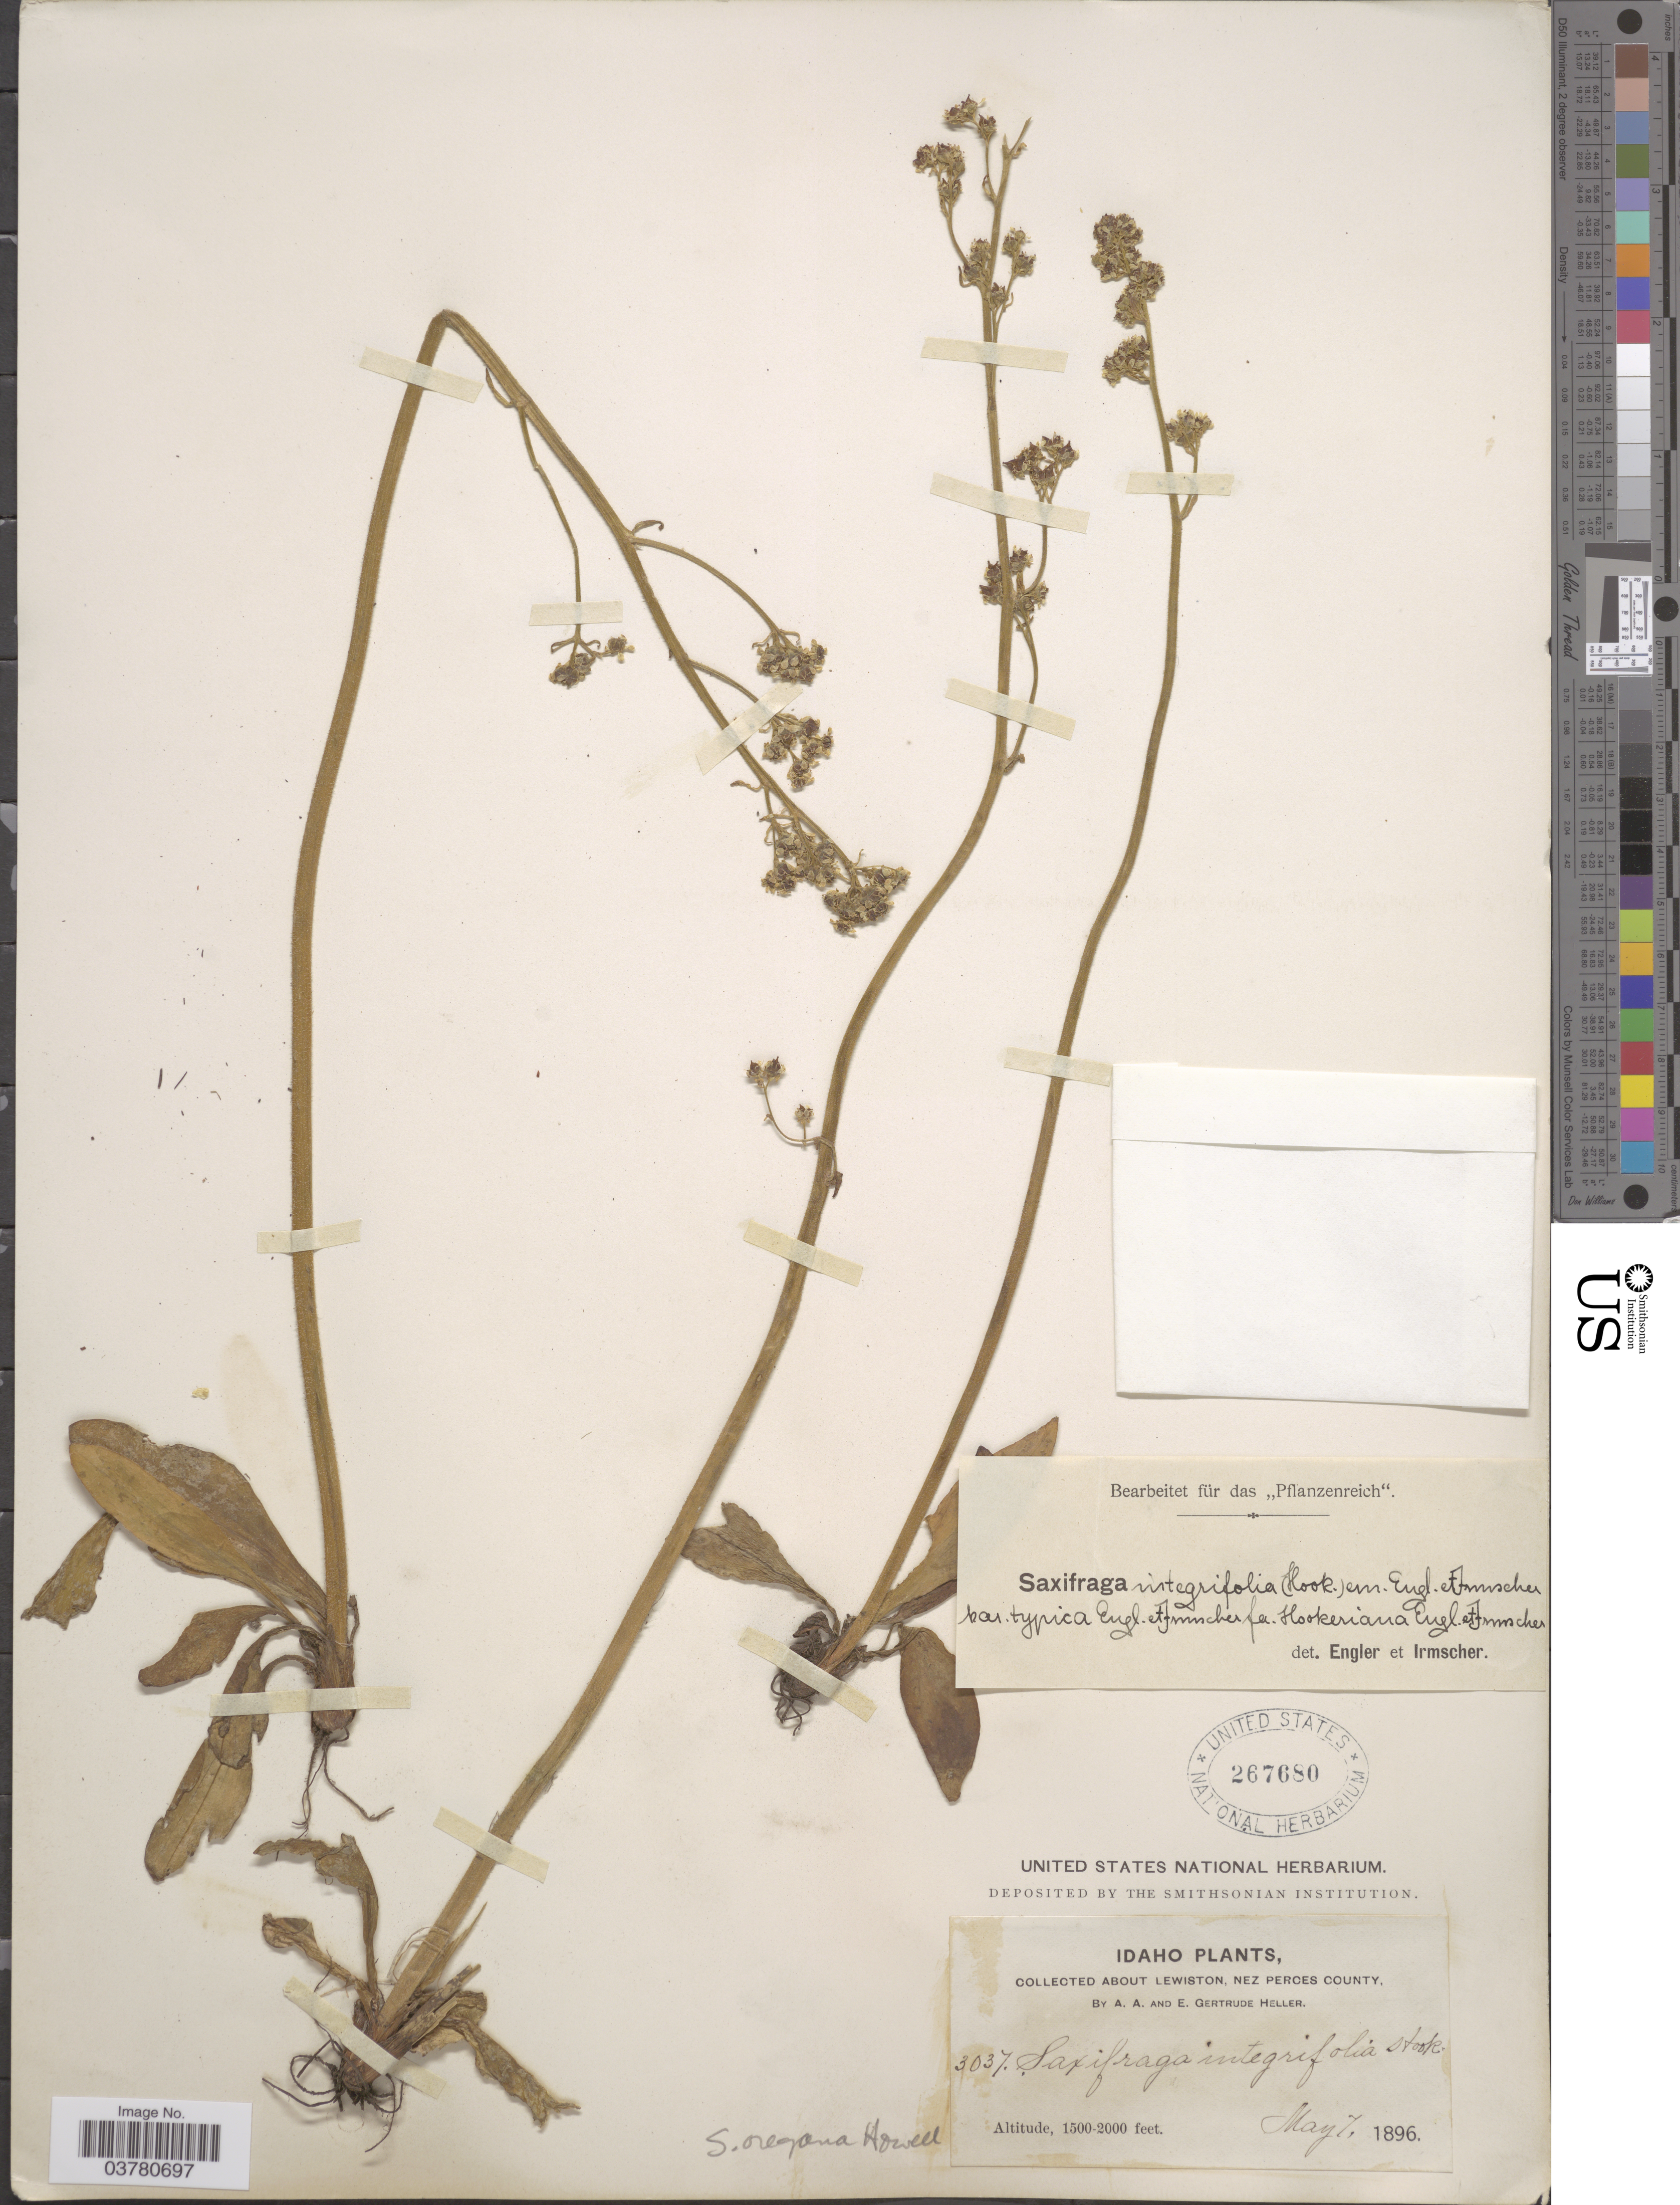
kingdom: Plantae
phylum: Tracheophyta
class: Magnoliopsida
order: Saxifragales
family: Saxifragaceae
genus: Micranthes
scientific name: Micranthes nidifica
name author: (Greene) Small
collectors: A. A. Heller & E. G. Heller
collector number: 3037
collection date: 1896-05-07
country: United States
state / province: Idaho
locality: About Lewiston, Nez Perces County.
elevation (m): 457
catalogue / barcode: US 267680